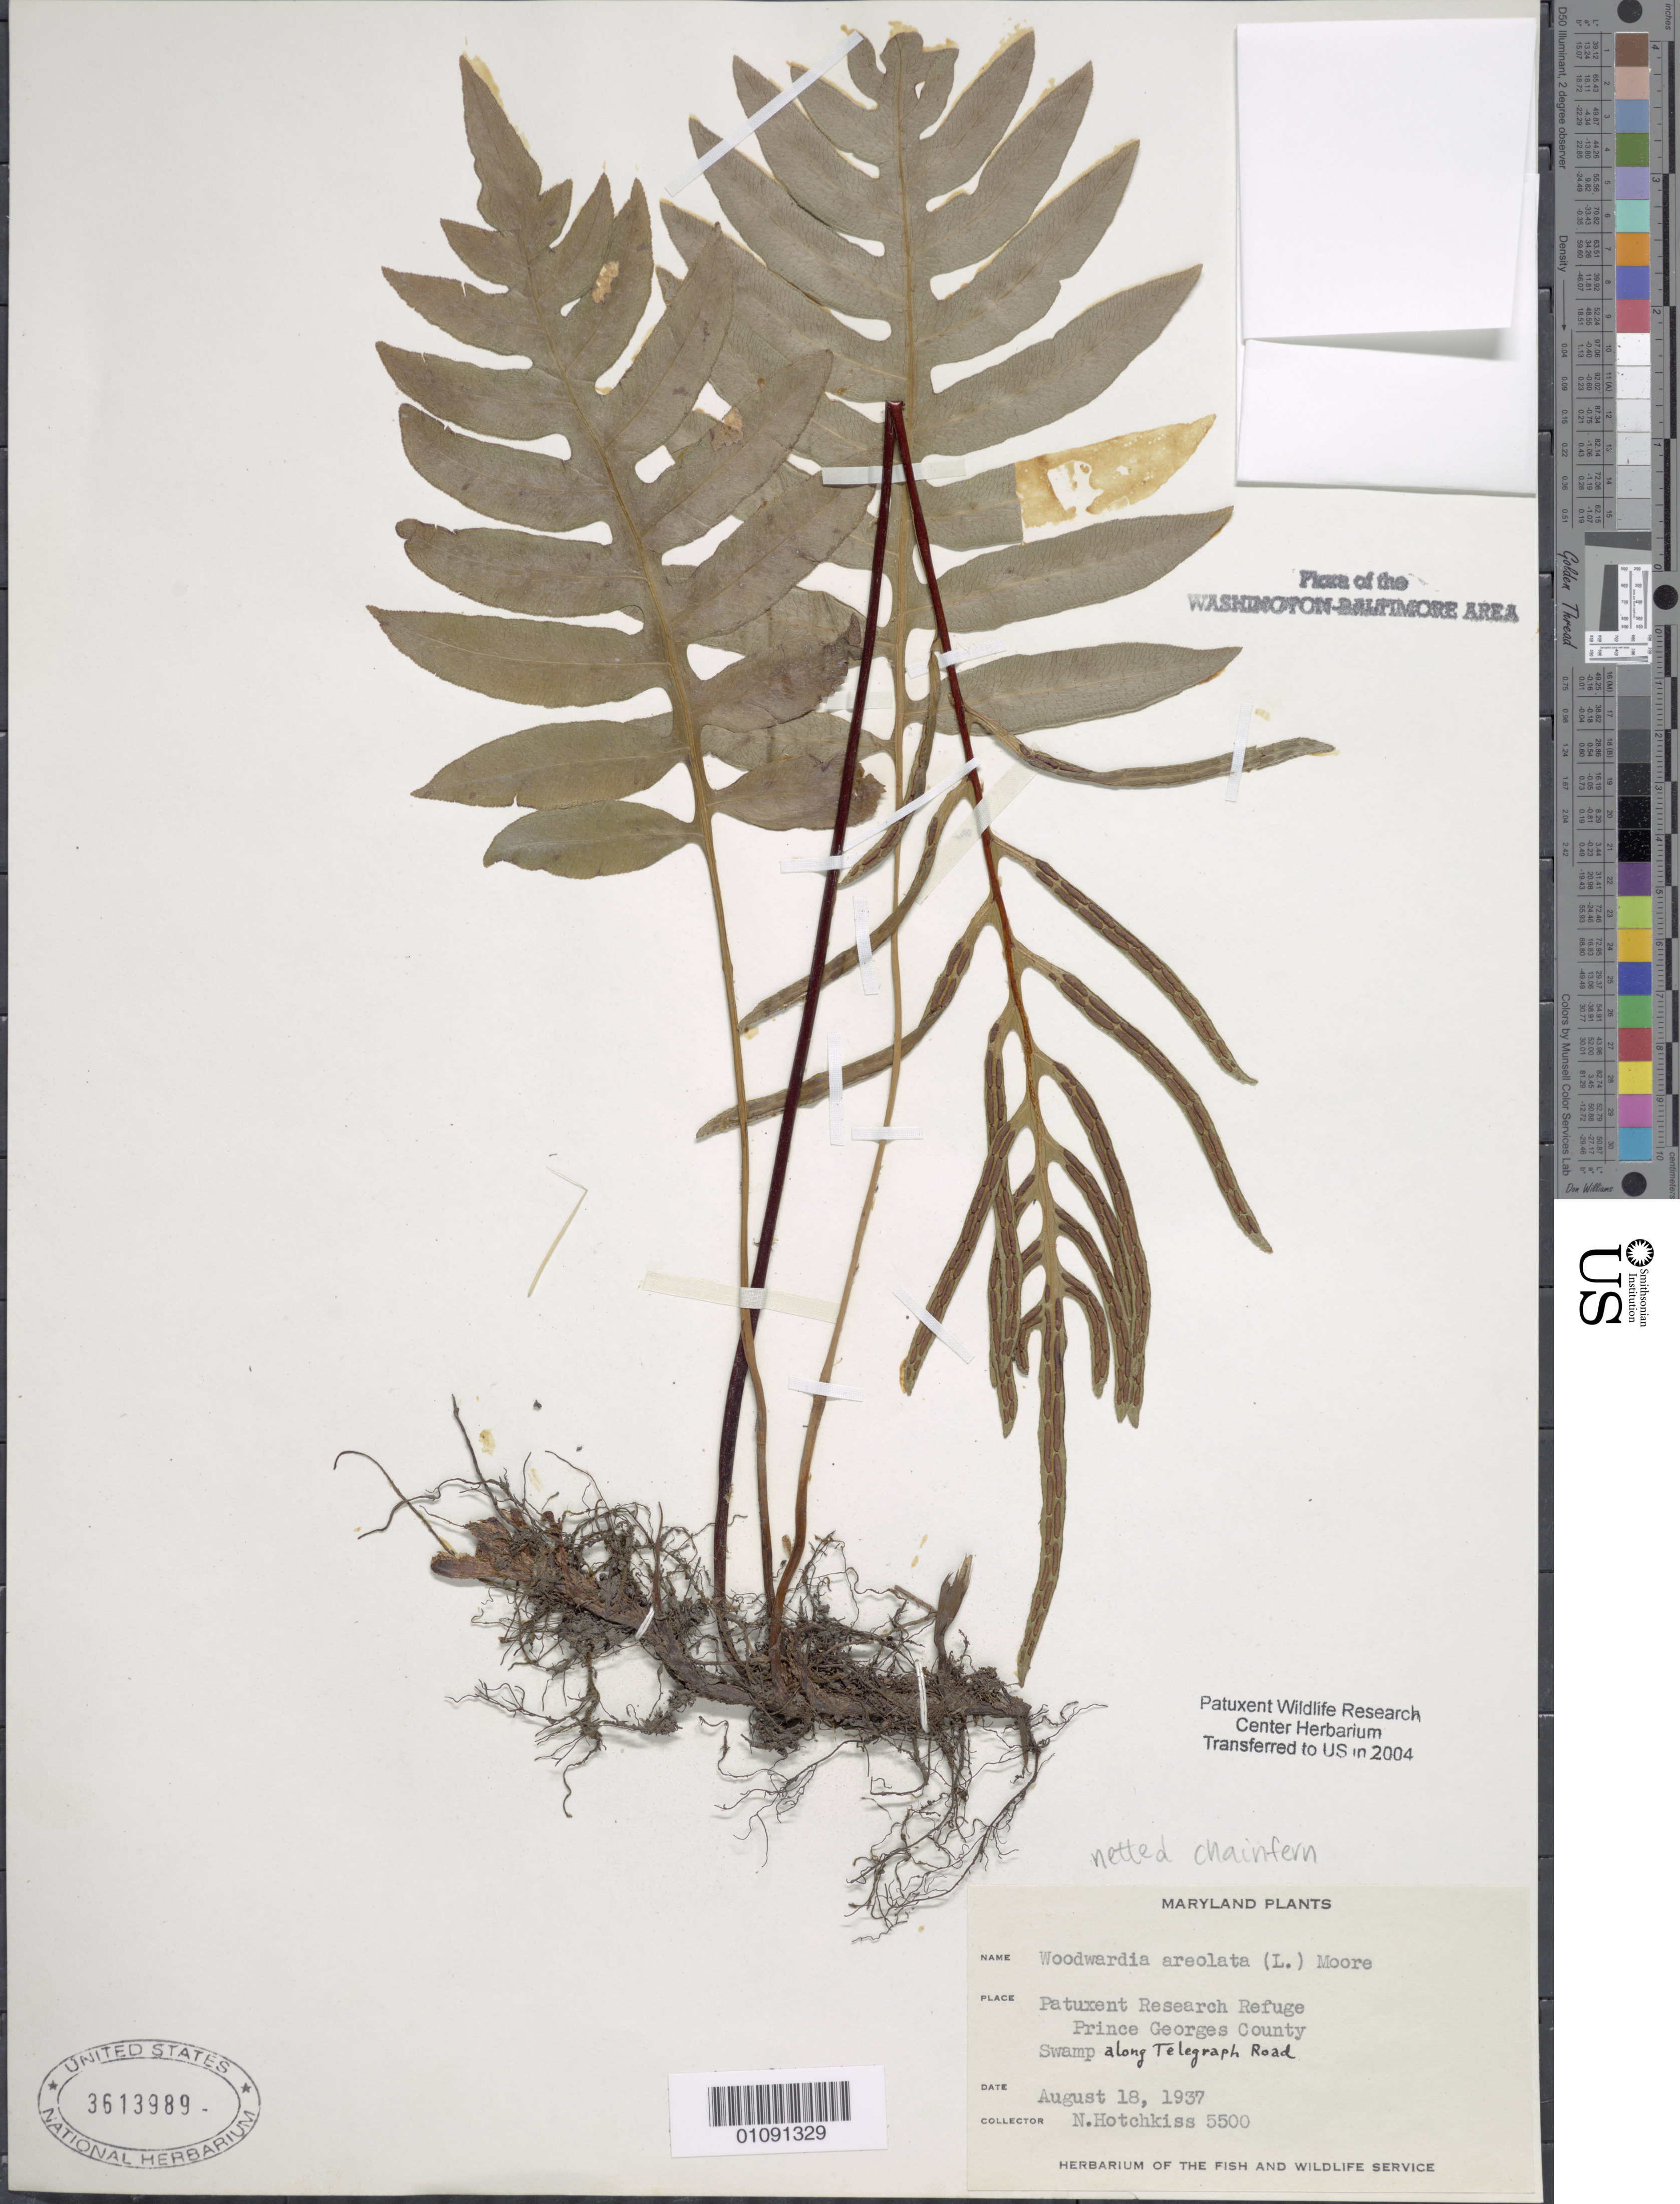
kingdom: Plantae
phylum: Tracheophyta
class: Polypodiopsida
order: Polypodiales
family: Blechnaceae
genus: Woodwardia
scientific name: Woodwardia areolata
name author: (L.) T. Moore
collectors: N. Hotchkiss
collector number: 5500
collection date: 1937-08-18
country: United States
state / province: Maryland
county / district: Prince George's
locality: Patuxent Wildlife Refuge.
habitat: Swamp along Telegraph Rd.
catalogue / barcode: US 3613989